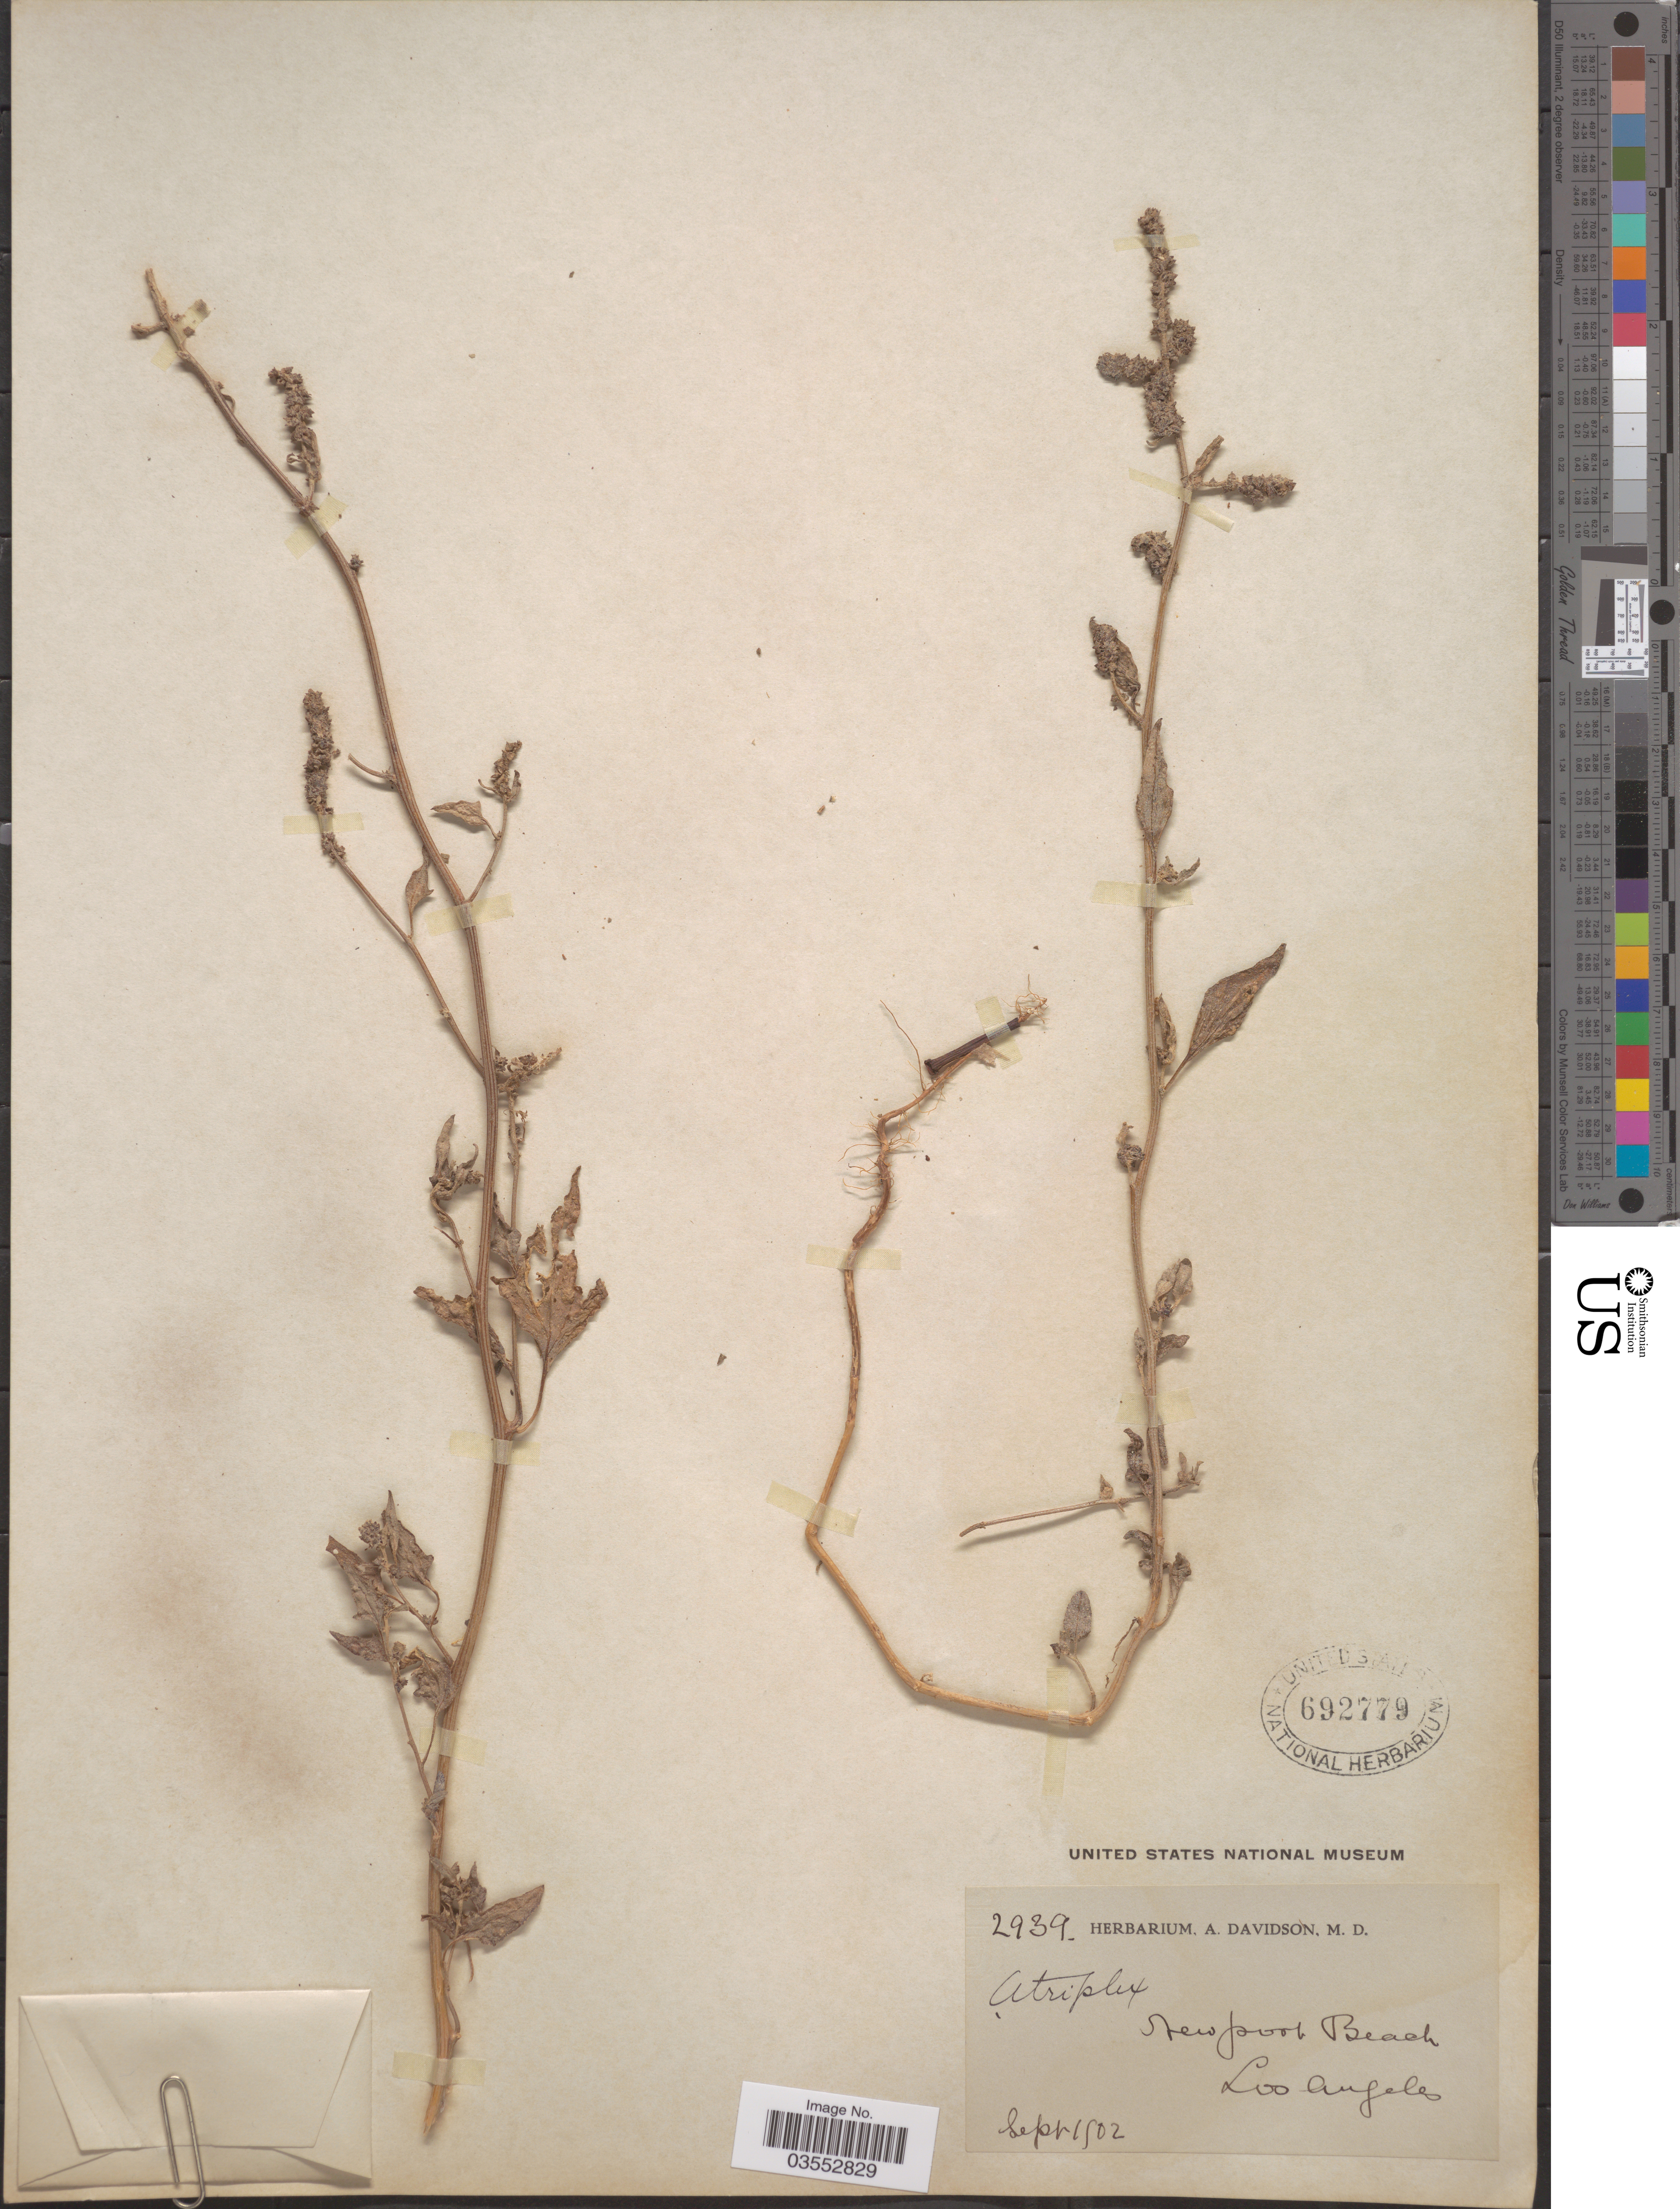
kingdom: Plantae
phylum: Tracheophyta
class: Magnoliopsida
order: Caryophyllales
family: Amaranthaceae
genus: Atriplex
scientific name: Atriplex subspicata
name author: (Nutt.) Rydb.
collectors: ex herb. A. Davidson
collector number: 2939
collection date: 1902-09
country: United States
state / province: California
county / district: Los Angeles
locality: Newport Beach. Los Angeles.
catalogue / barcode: US 692779